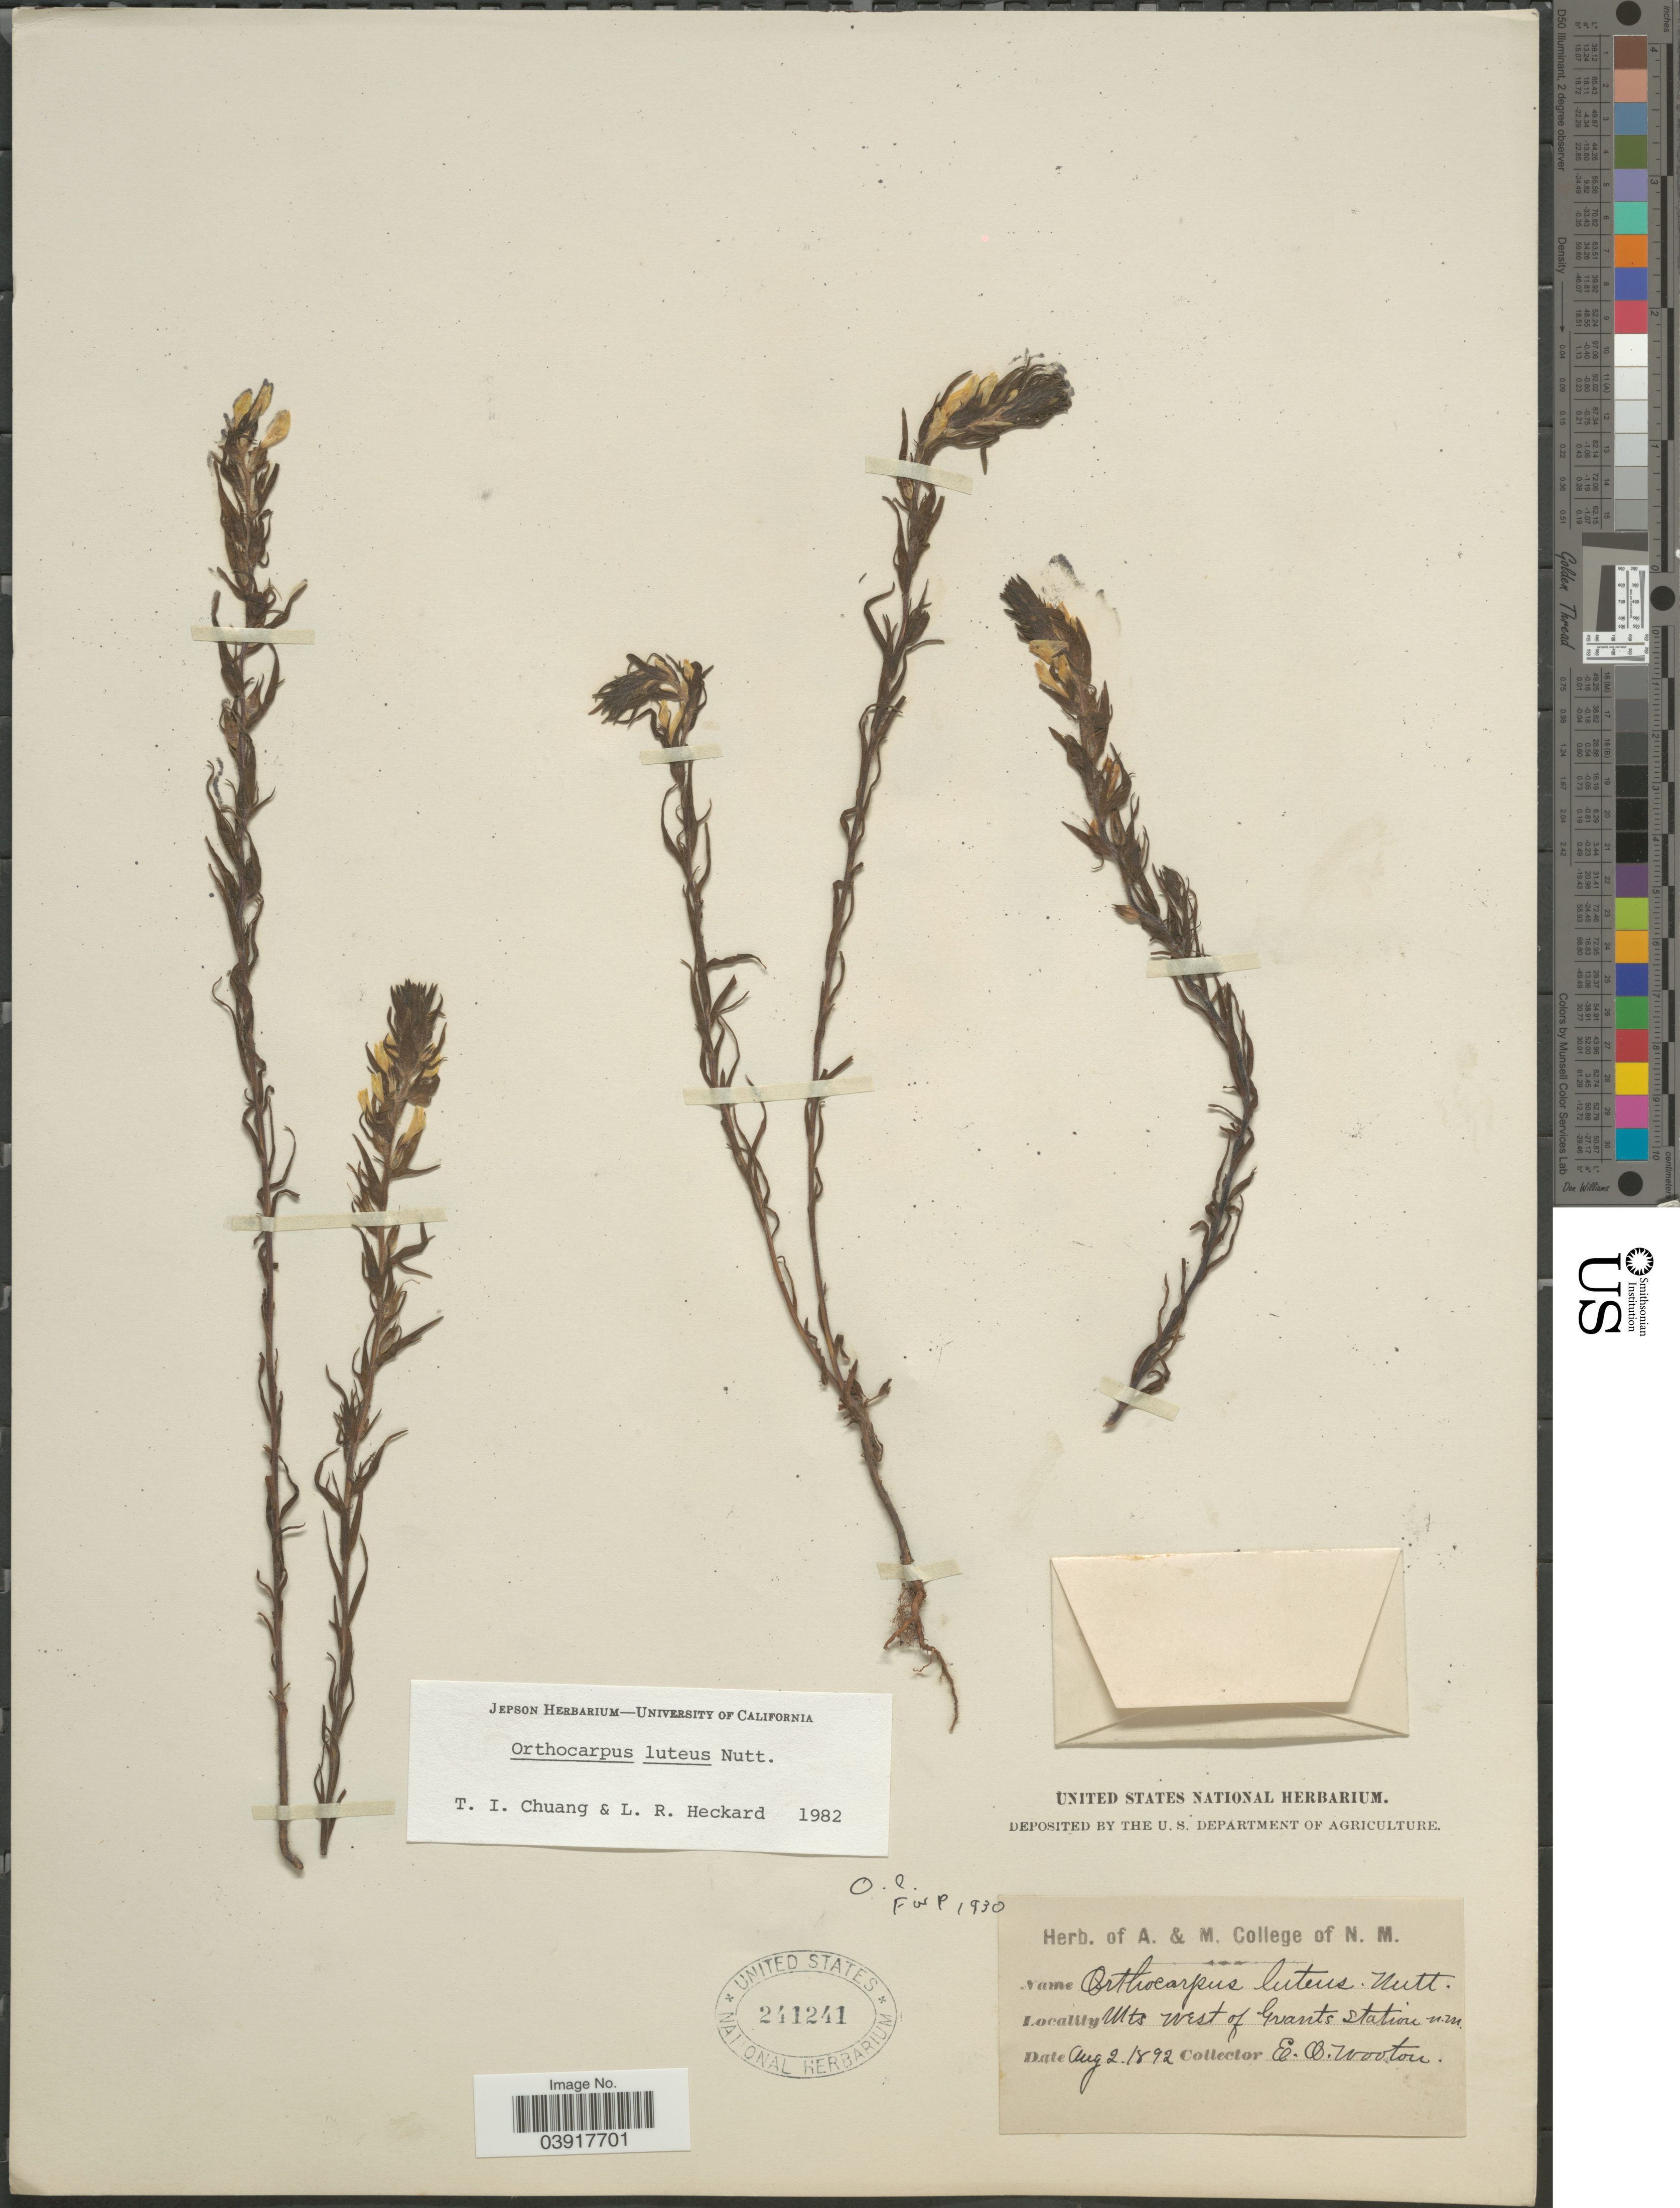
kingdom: Plantae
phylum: Tracheophyta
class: Magnoliopsida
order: Lamiales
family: Orobanchaceae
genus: Orthocarpus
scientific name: Orthocarpus luteus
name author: Nutt.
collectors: E. O. Wooton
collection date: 1892-08-02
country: United States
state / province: New Mexico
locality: Mts west of Grants Station.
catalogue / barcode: US 241241